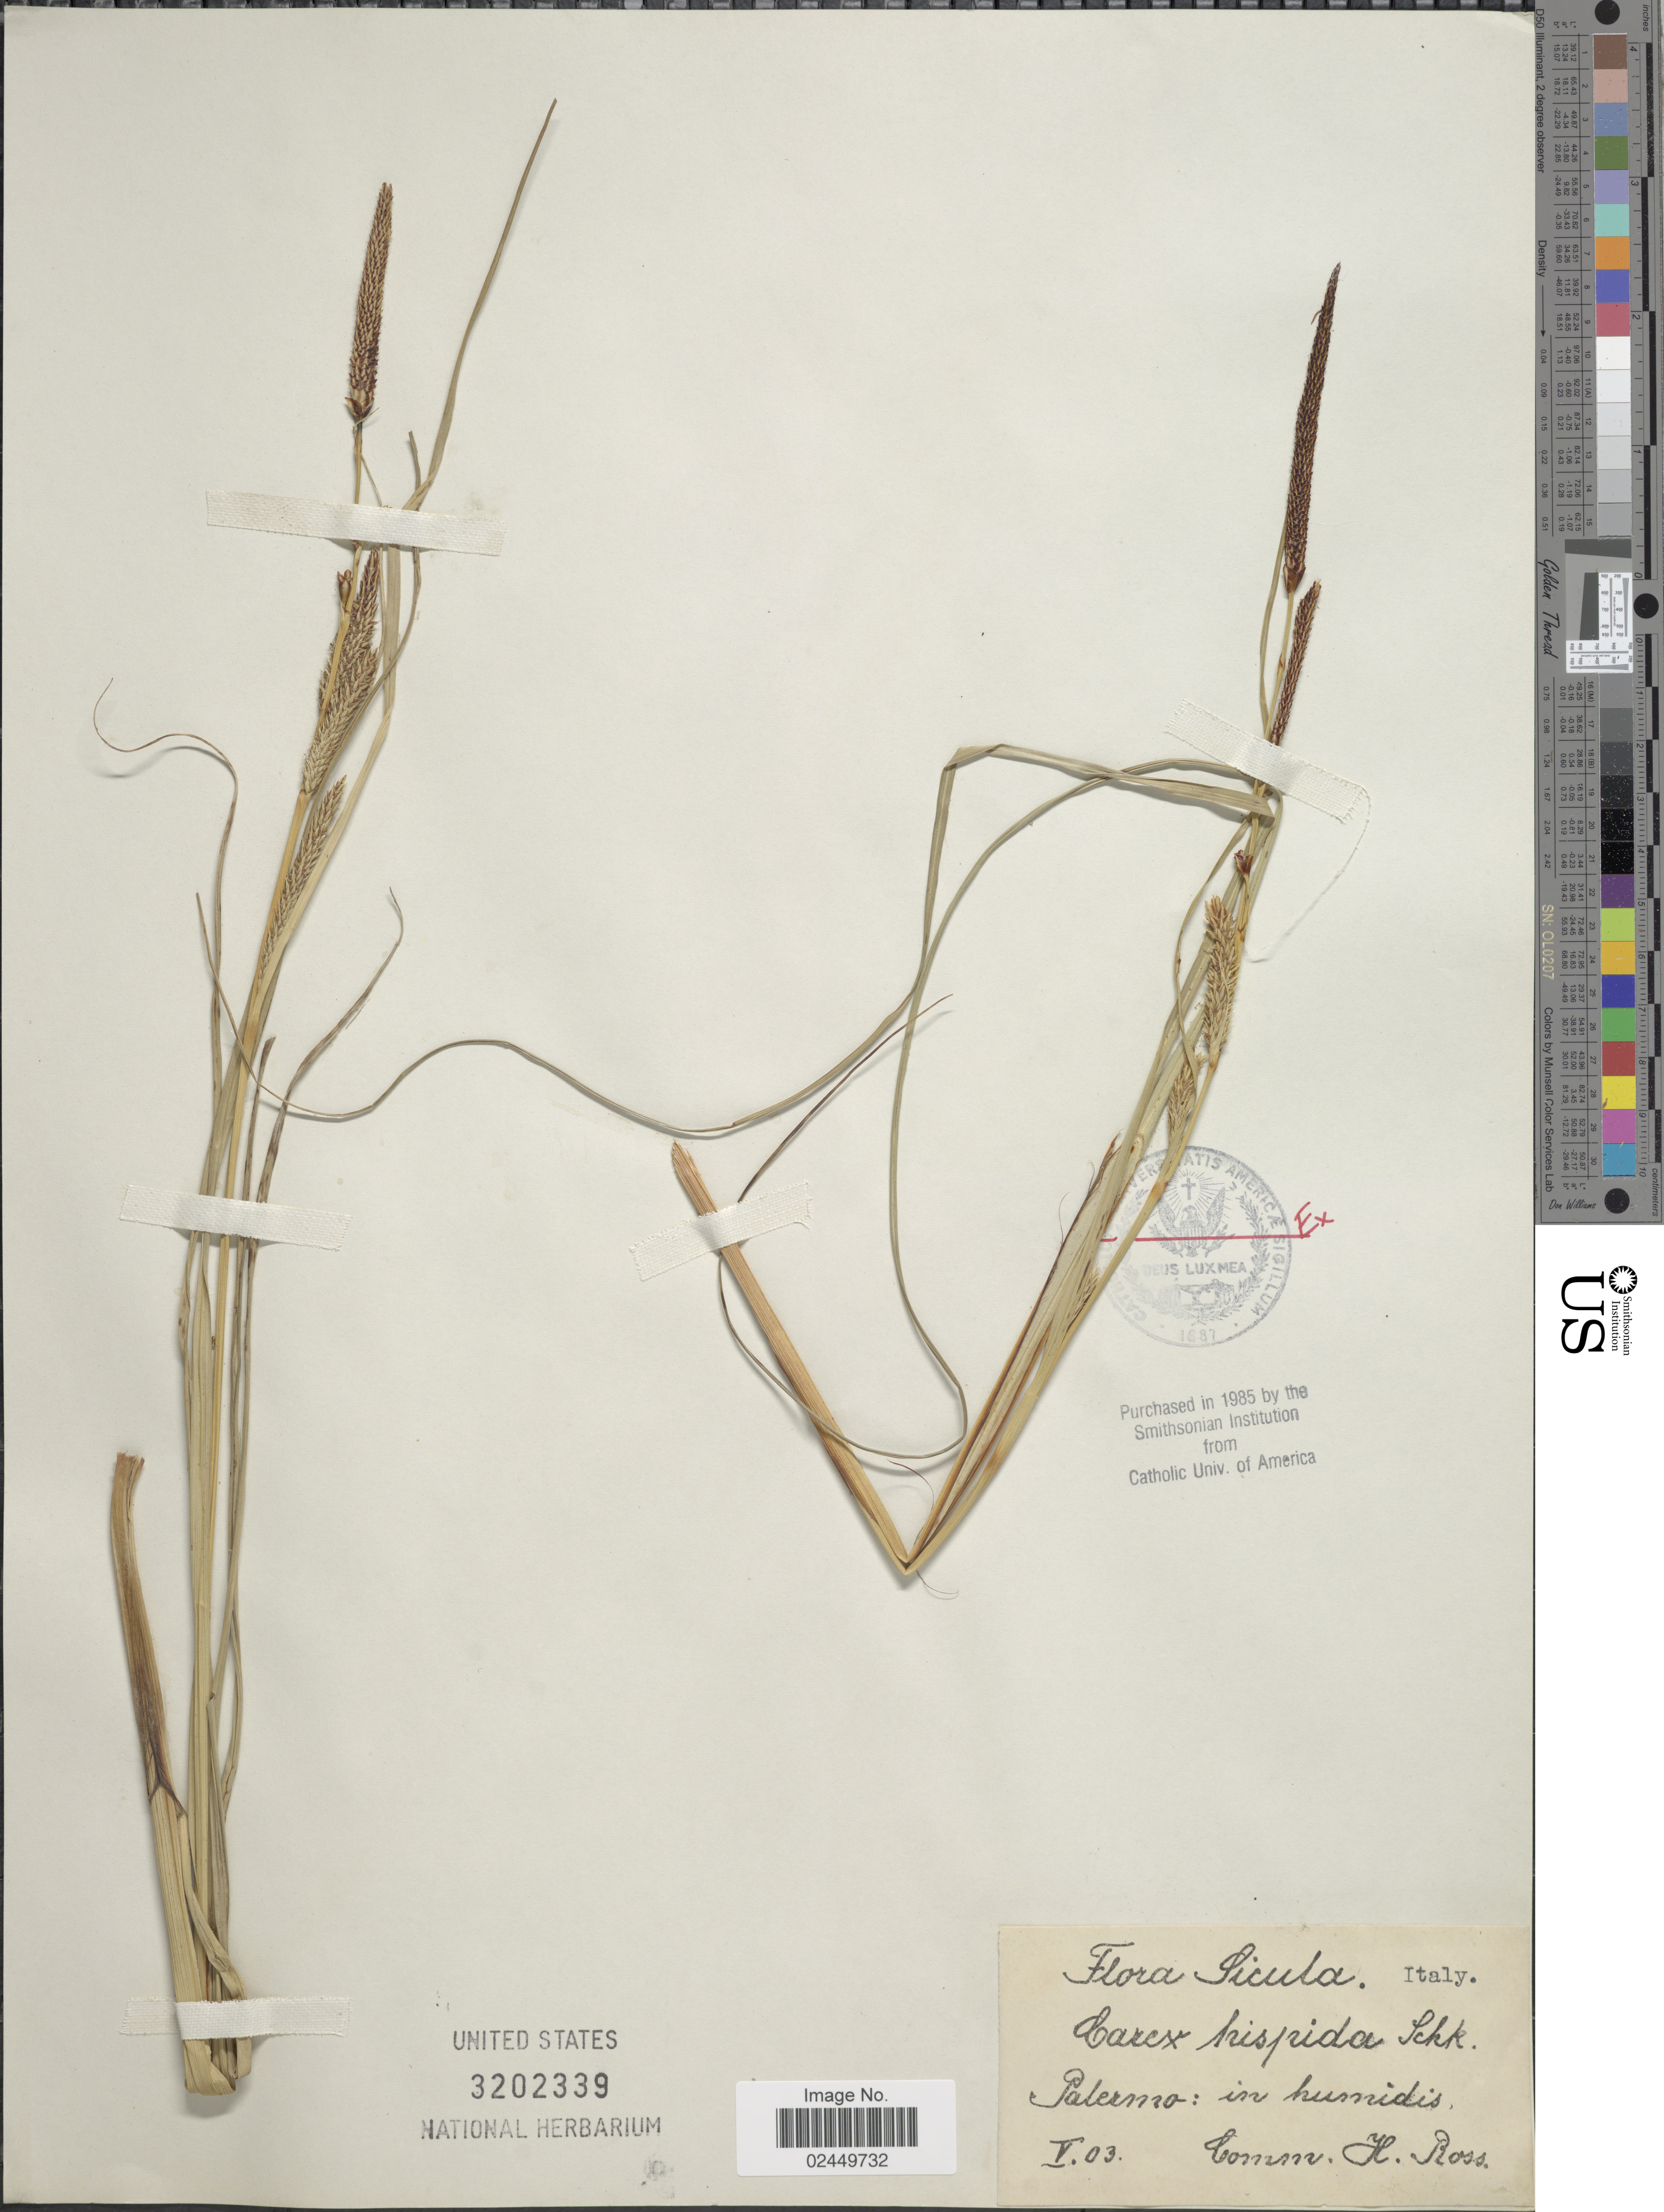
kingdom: Plantae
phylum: Tracheophyta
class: Liliopsida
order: Poales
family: Cyperaceae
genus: Carex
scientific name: Carex hispida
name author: Willd. ex Schkuhr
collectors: H. Ross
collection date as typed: Transcribed d/m/y: /5/3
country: Italy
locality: Sicula. Palermo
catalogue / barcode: US 3202339